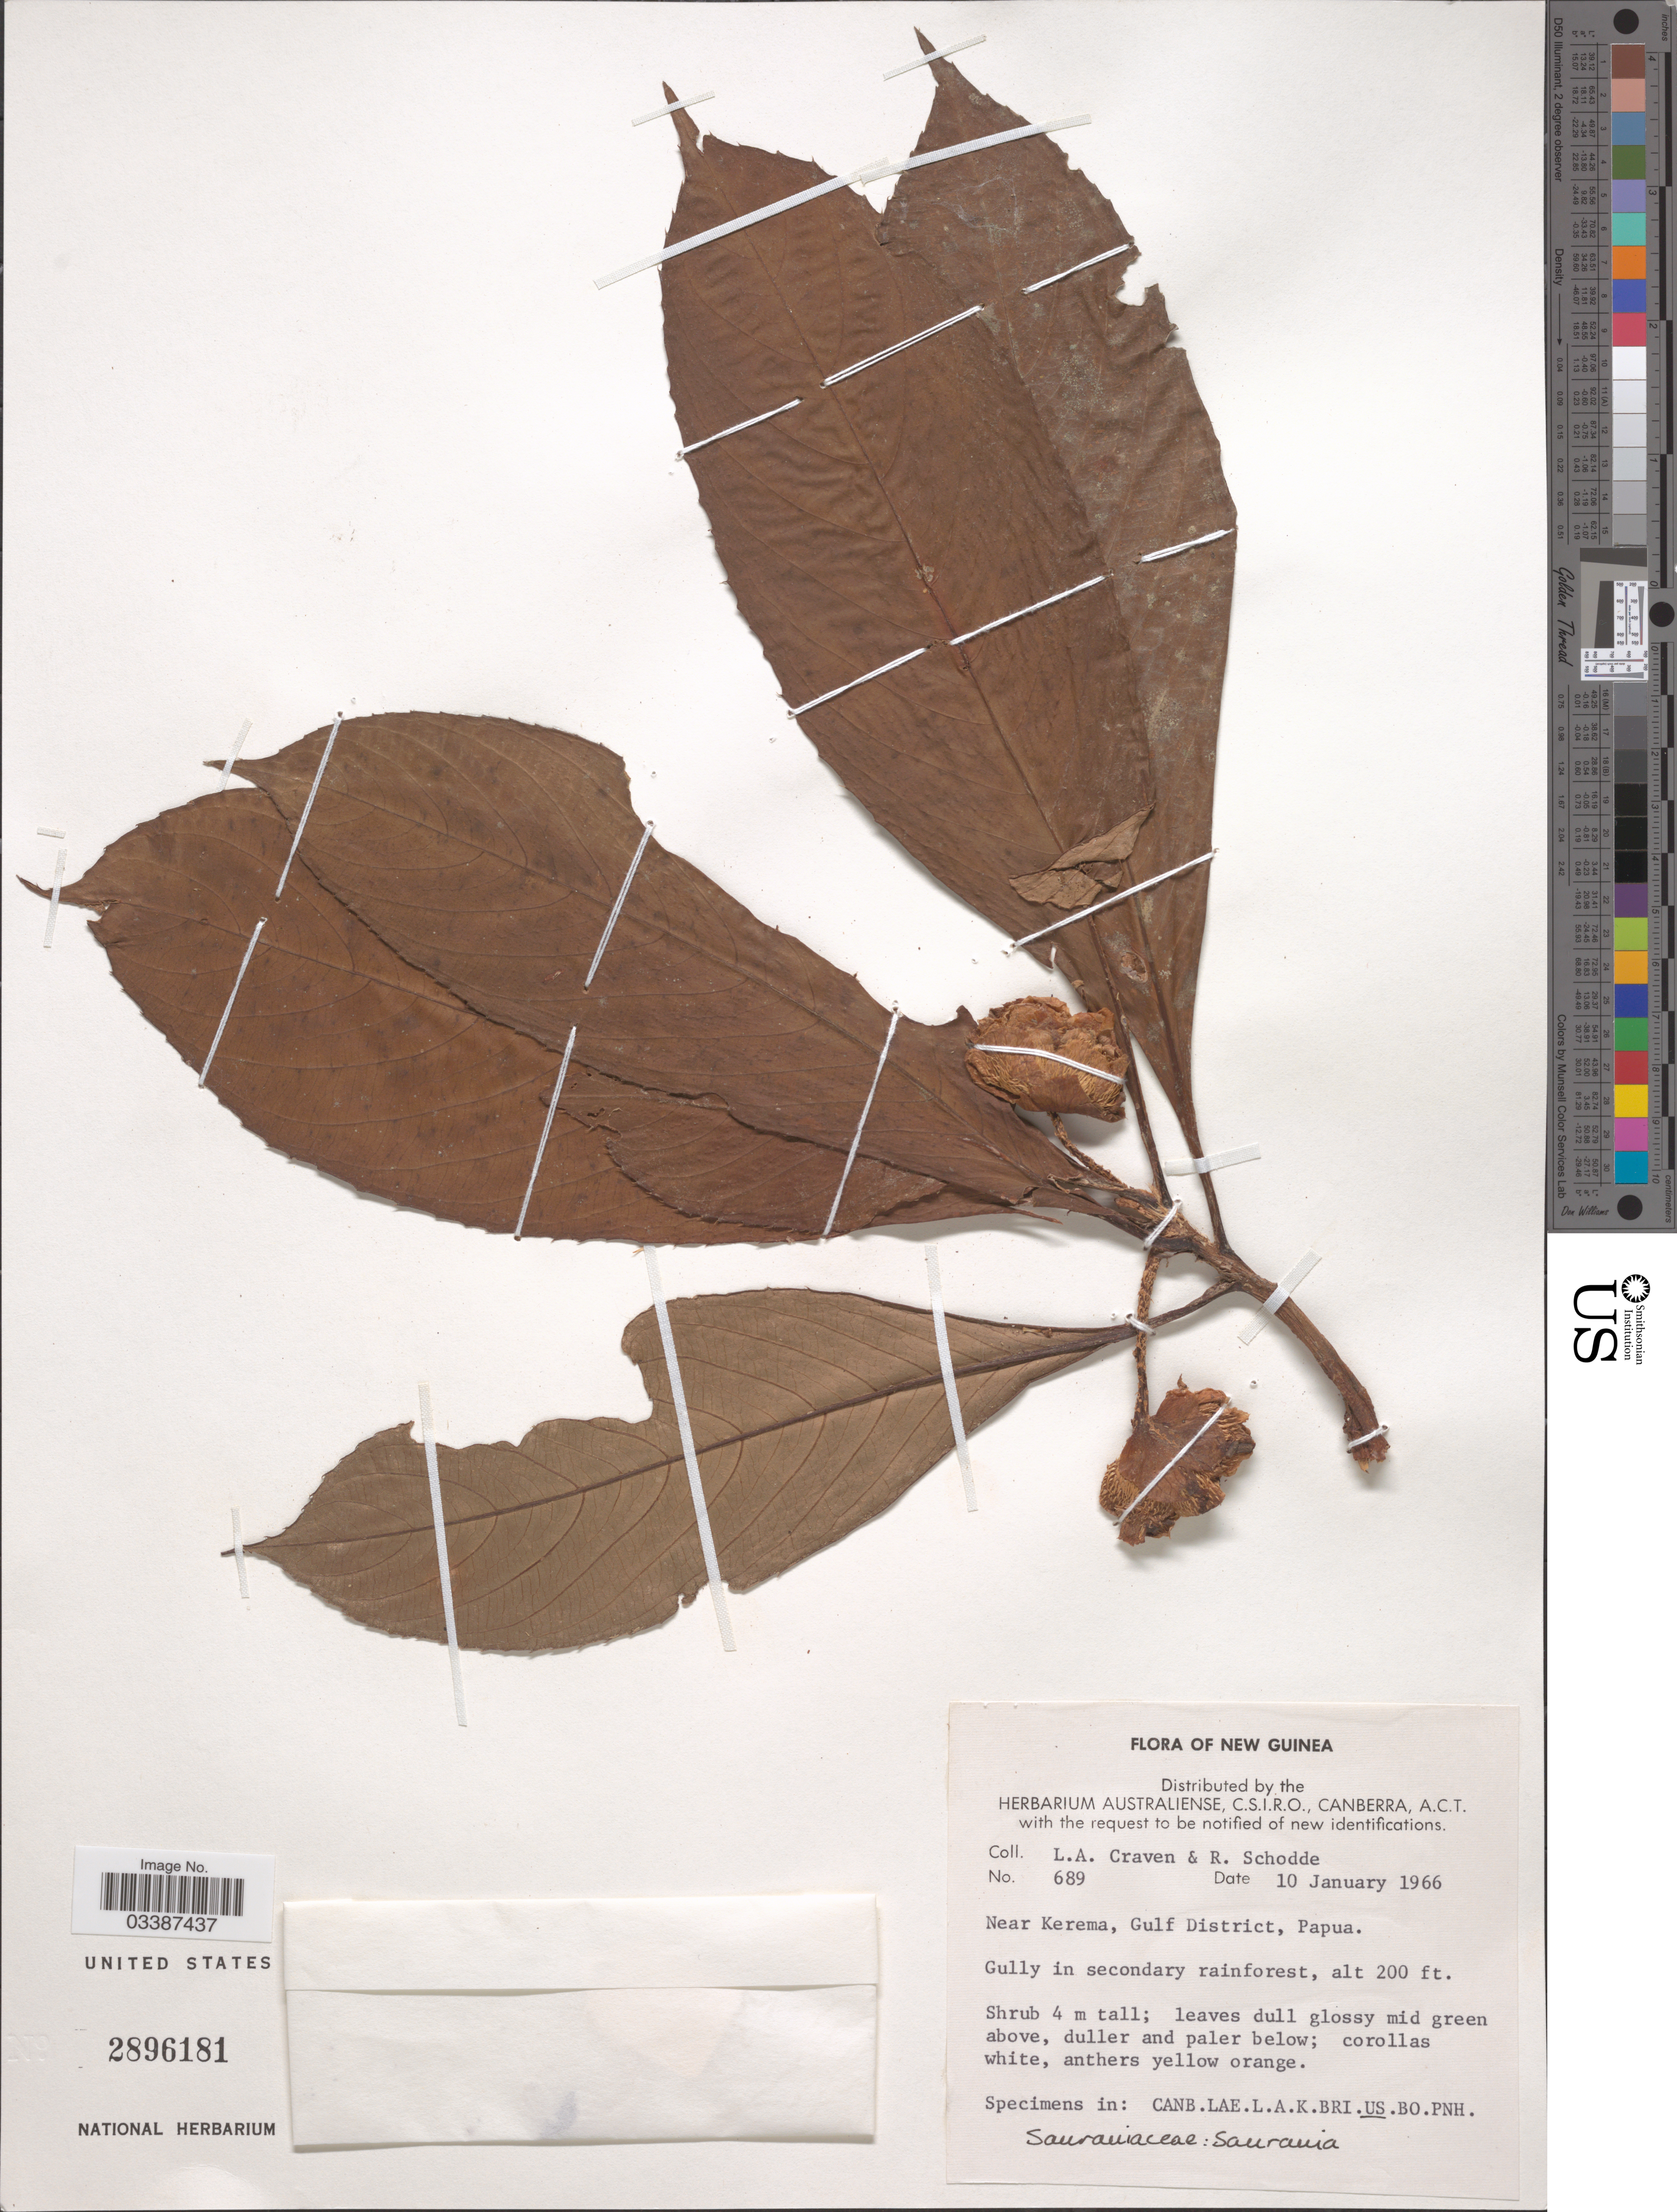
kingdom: Plantae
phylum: Tracheophyta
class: Magnoliopsida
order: Ericales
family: Actinidiaceae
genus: Saurauia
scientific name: Saurauia sp.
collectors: L. A. Craven & R. Schodde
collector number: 689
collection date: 1966-01-10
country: Papua New Guinea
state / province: Gulf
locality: New Guinea. Near Kerema, Gulf District, Papua.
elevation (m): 61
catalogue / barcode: US 2896181